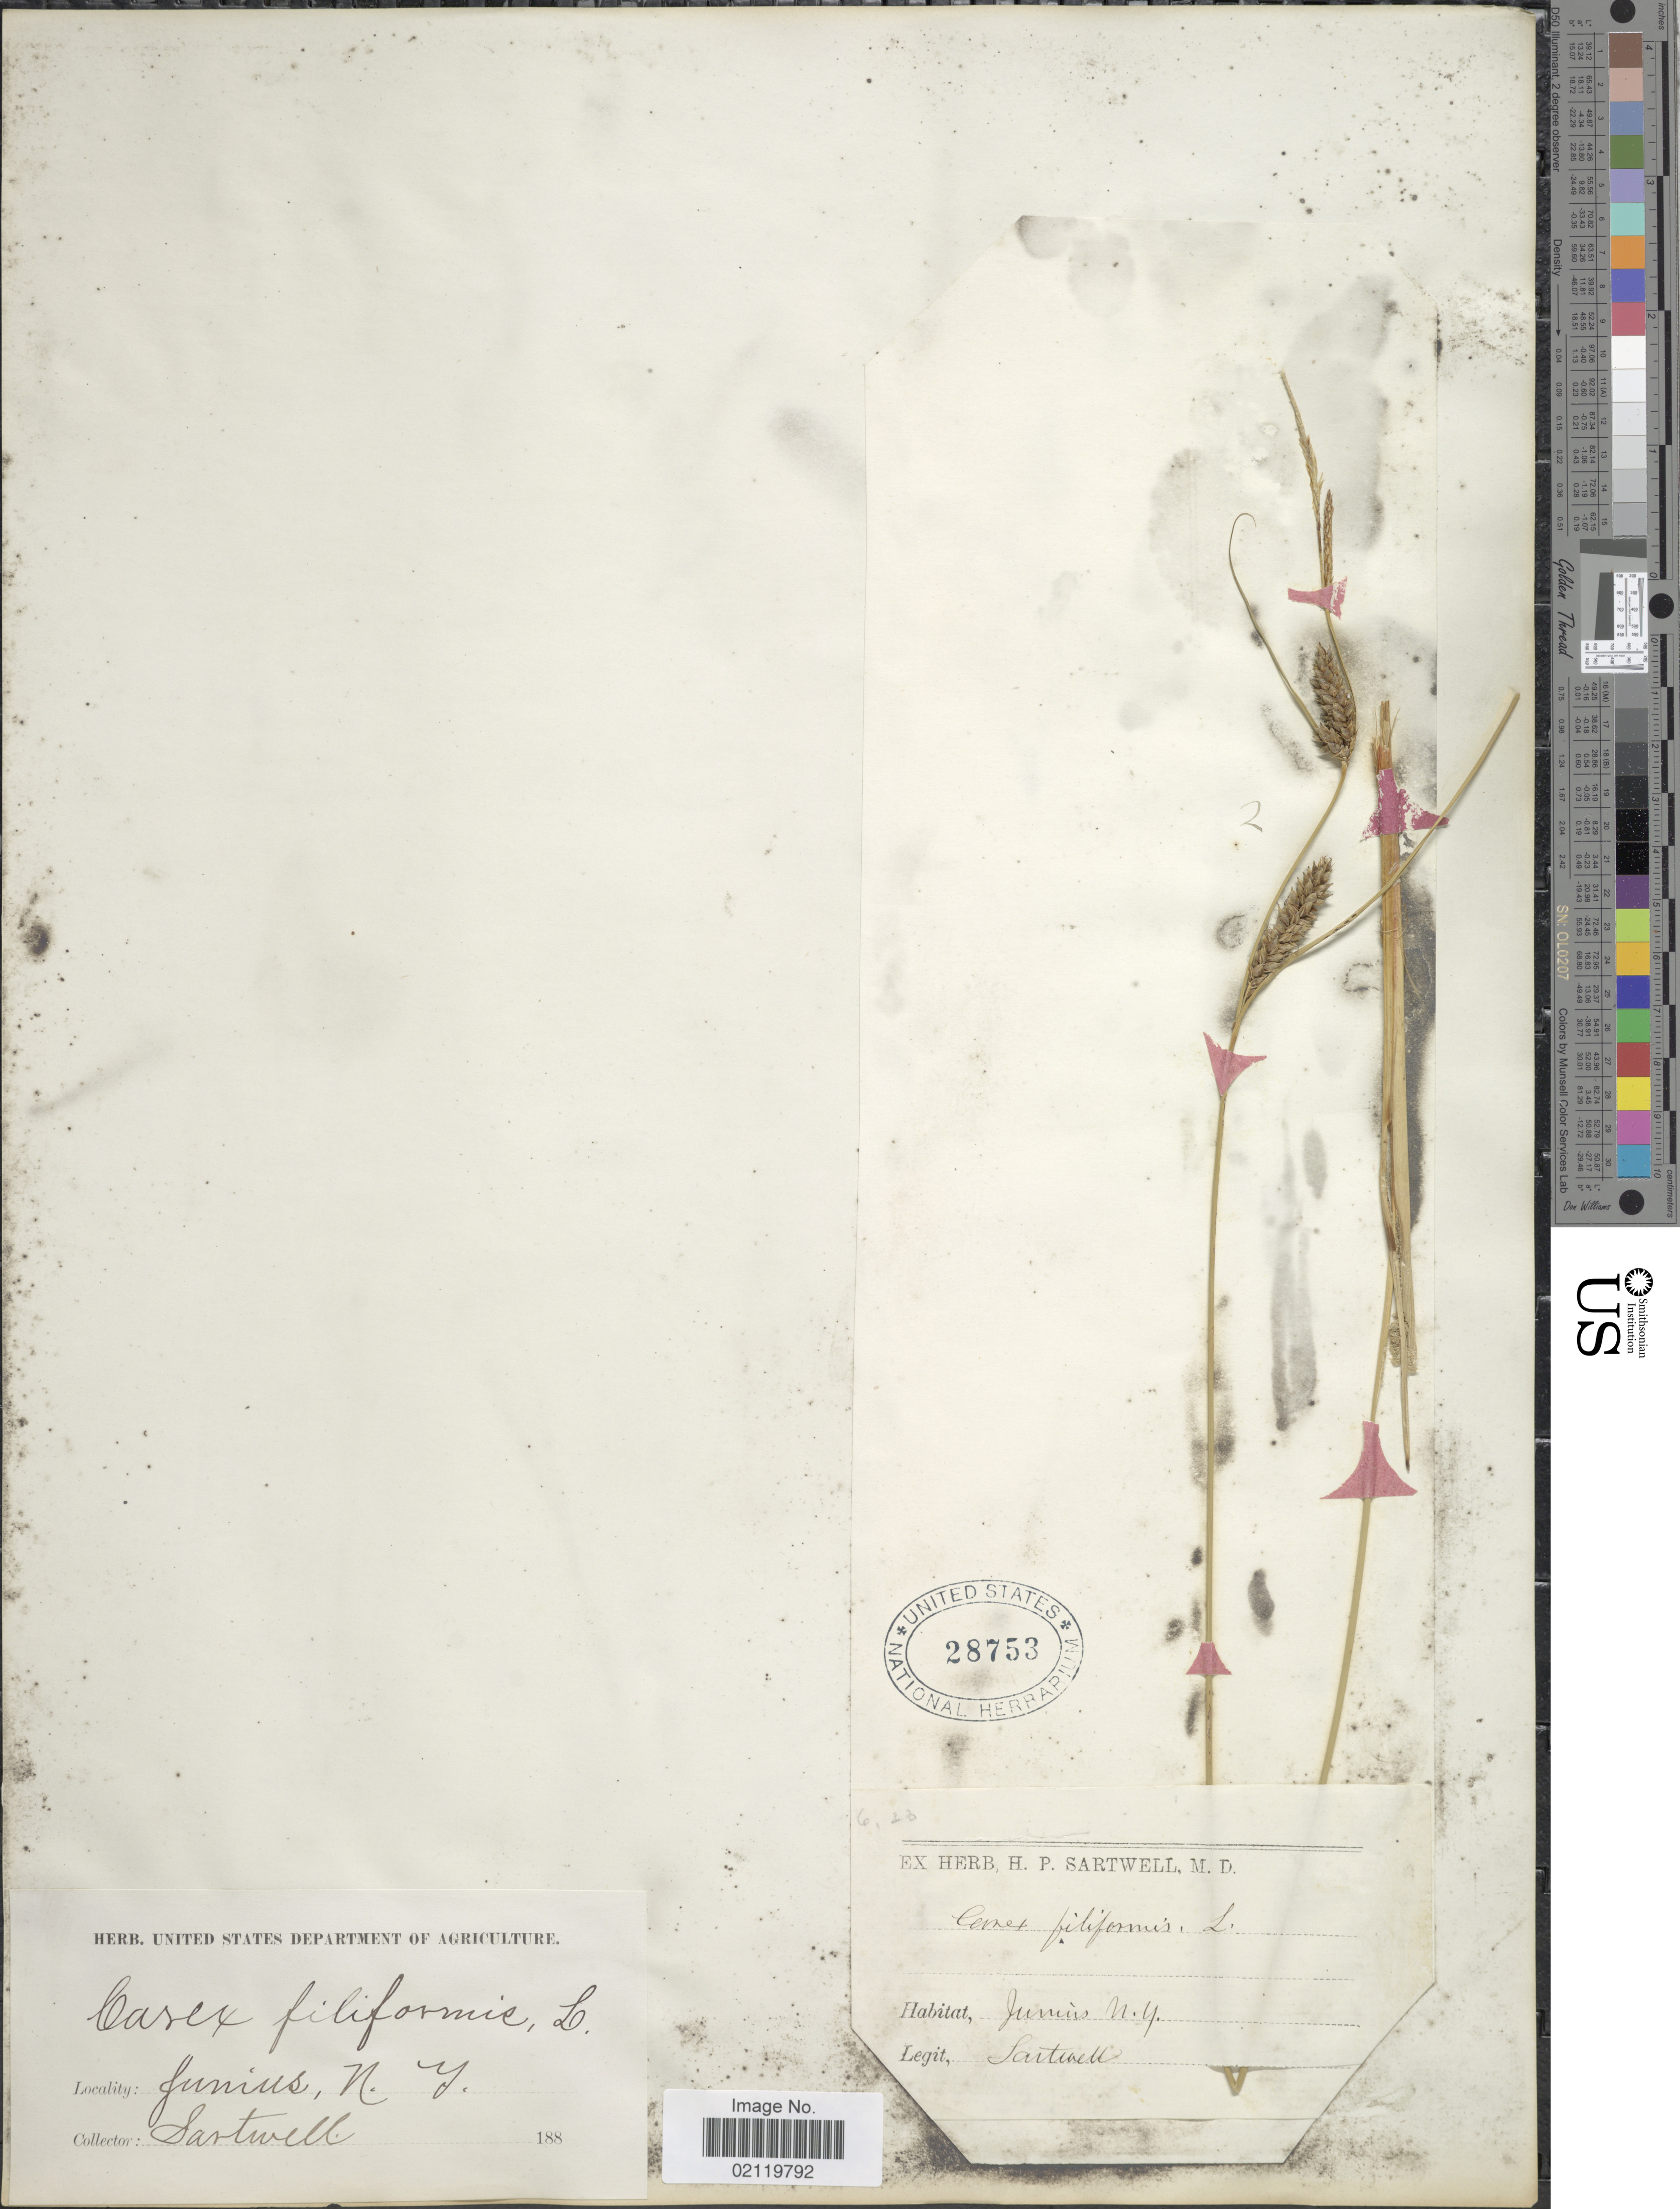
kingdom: Plantae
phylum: Tracheophyta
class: Liliopsida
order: Poales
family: Cyperaceae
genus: Carex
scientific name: Carex lasiocarpa var. americana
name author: Fernald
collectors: H. P. Sartwell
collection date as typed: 188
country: United States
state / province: New York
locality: Junius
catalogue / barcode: US 28753